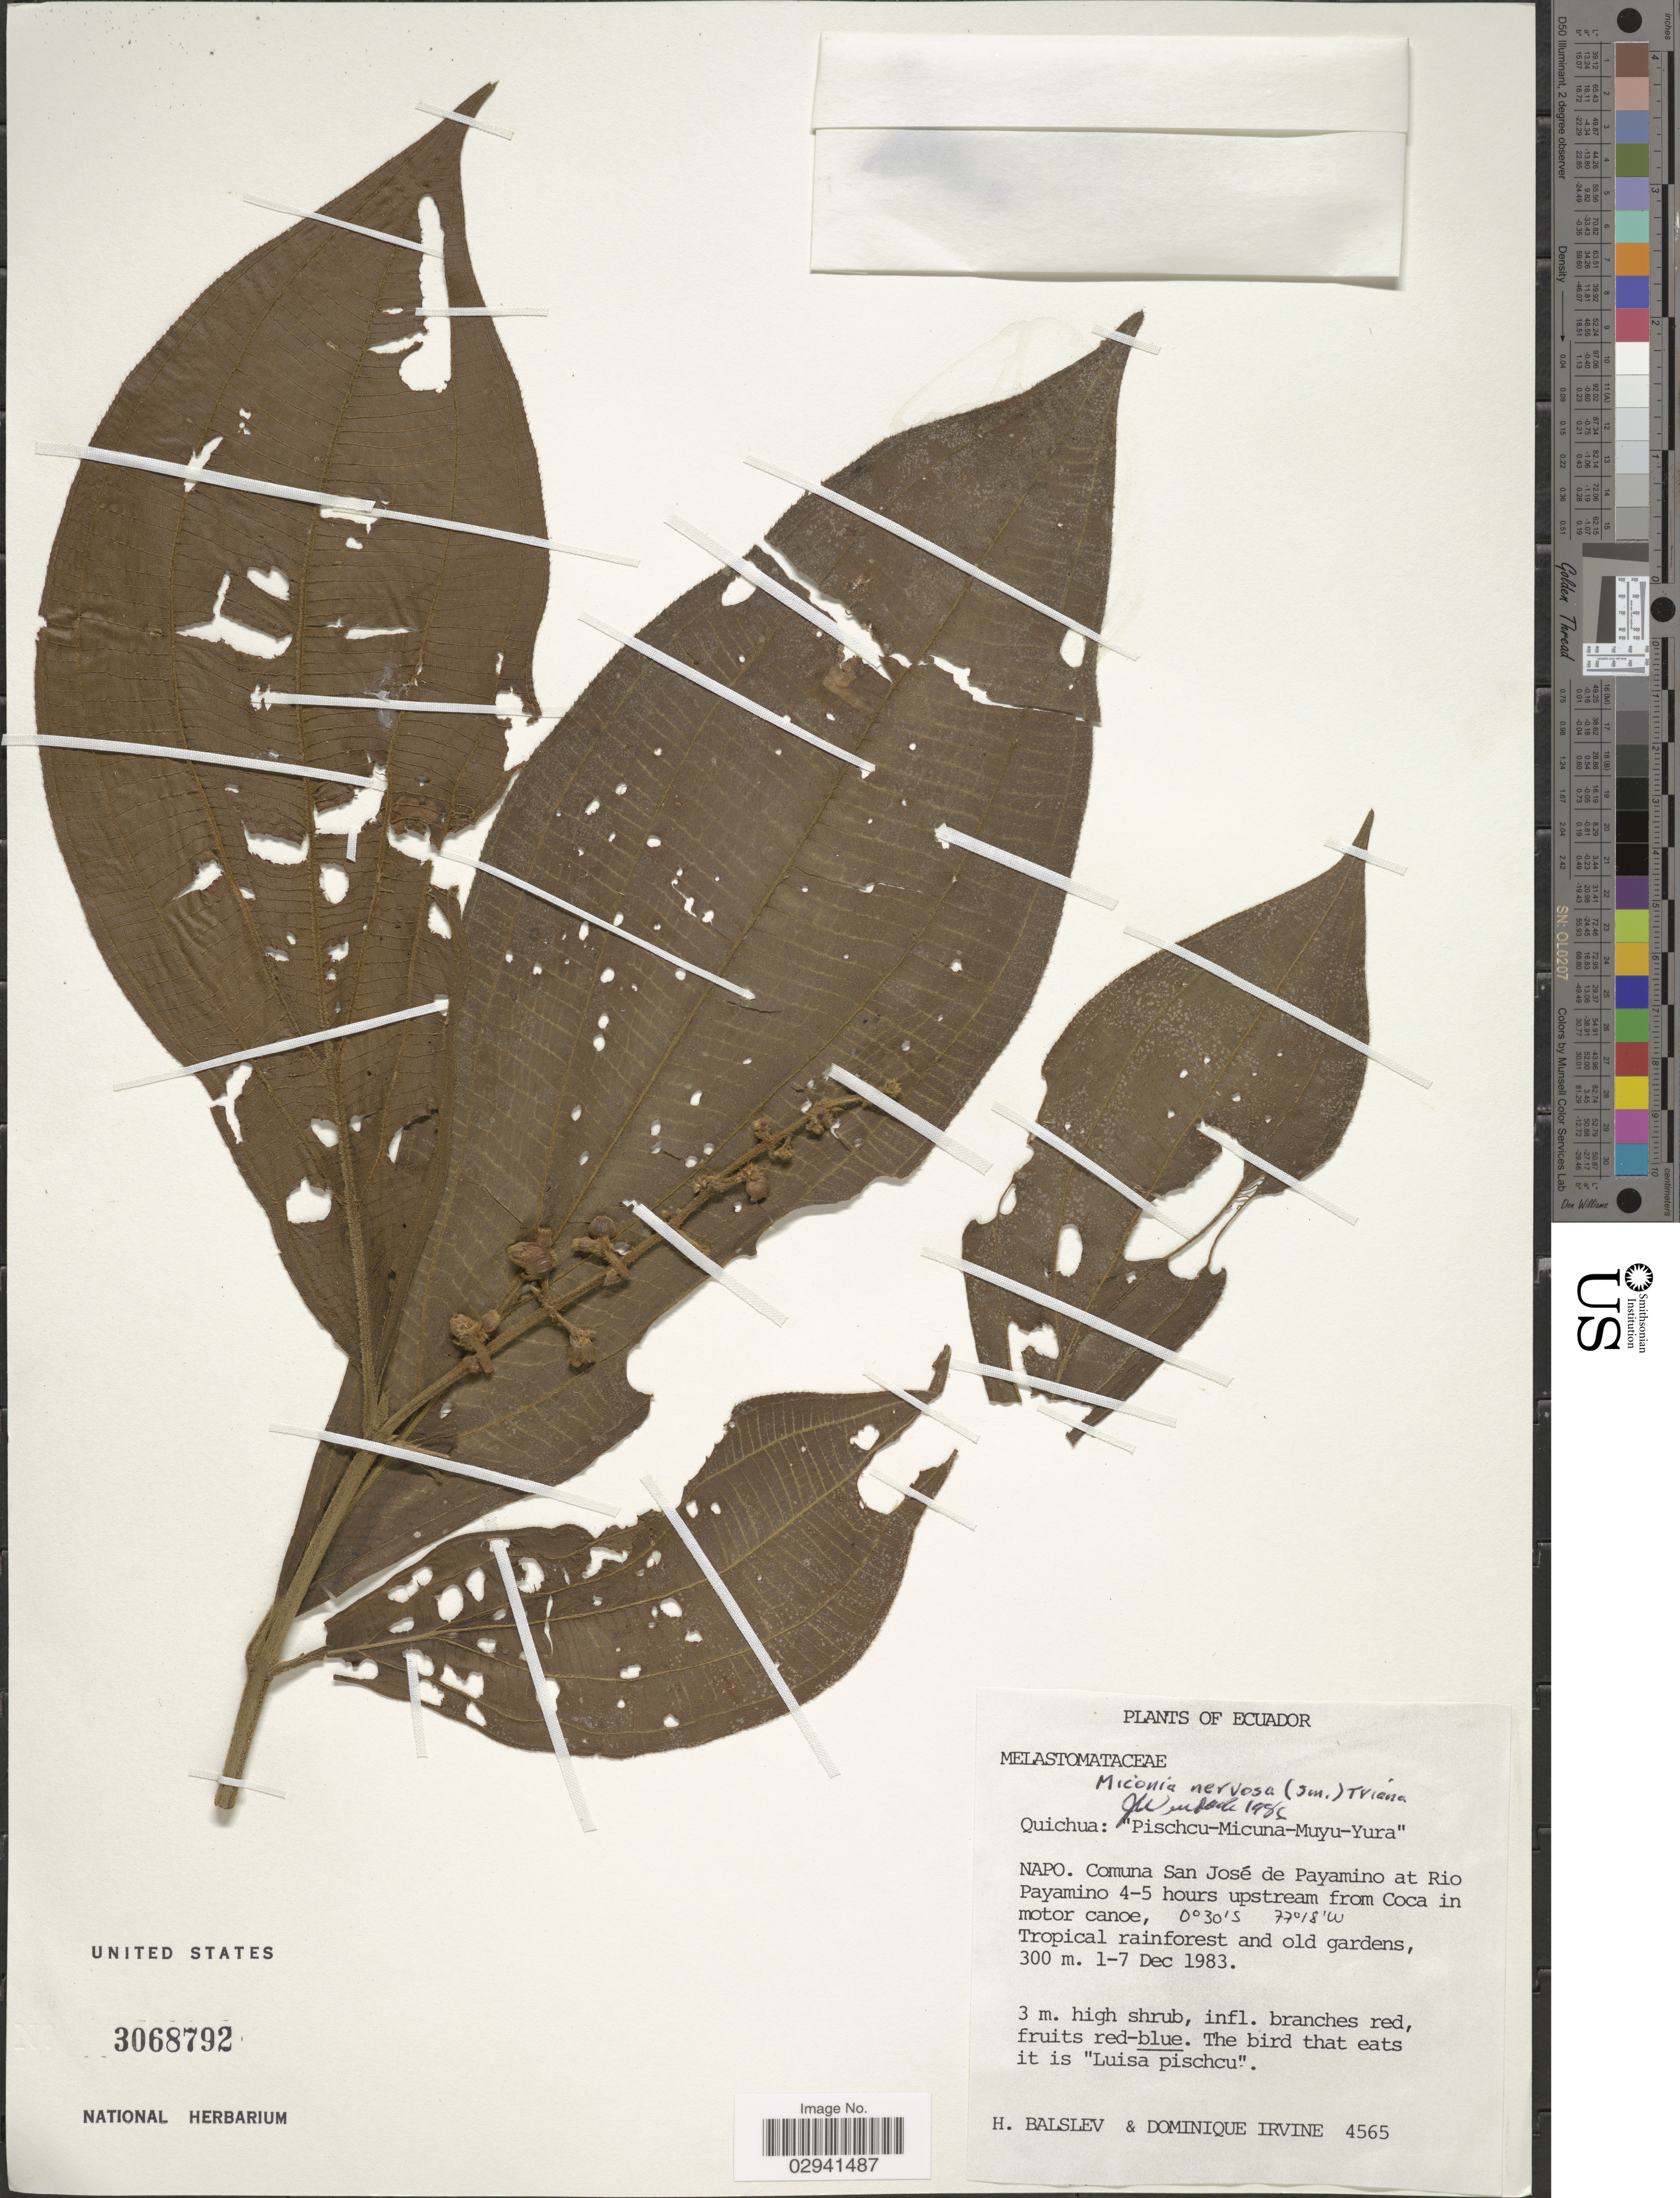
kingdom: Plantae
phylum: Tracheophyta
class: Magnoliopsida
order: Myrtales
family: Melastomataceae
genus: Miconia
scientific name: Miconia nervosa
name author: (Sm.) Triana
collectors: H. Balslev & D. Irvine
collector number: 4565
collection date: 1983-12-01/1983-12-07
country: Ecuador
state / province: Napo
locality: Comuna San José de Payamino at Rio Payamino 4-5 hours upstream from Coca in motor canoe.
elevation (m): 300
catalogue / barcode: US 3068792